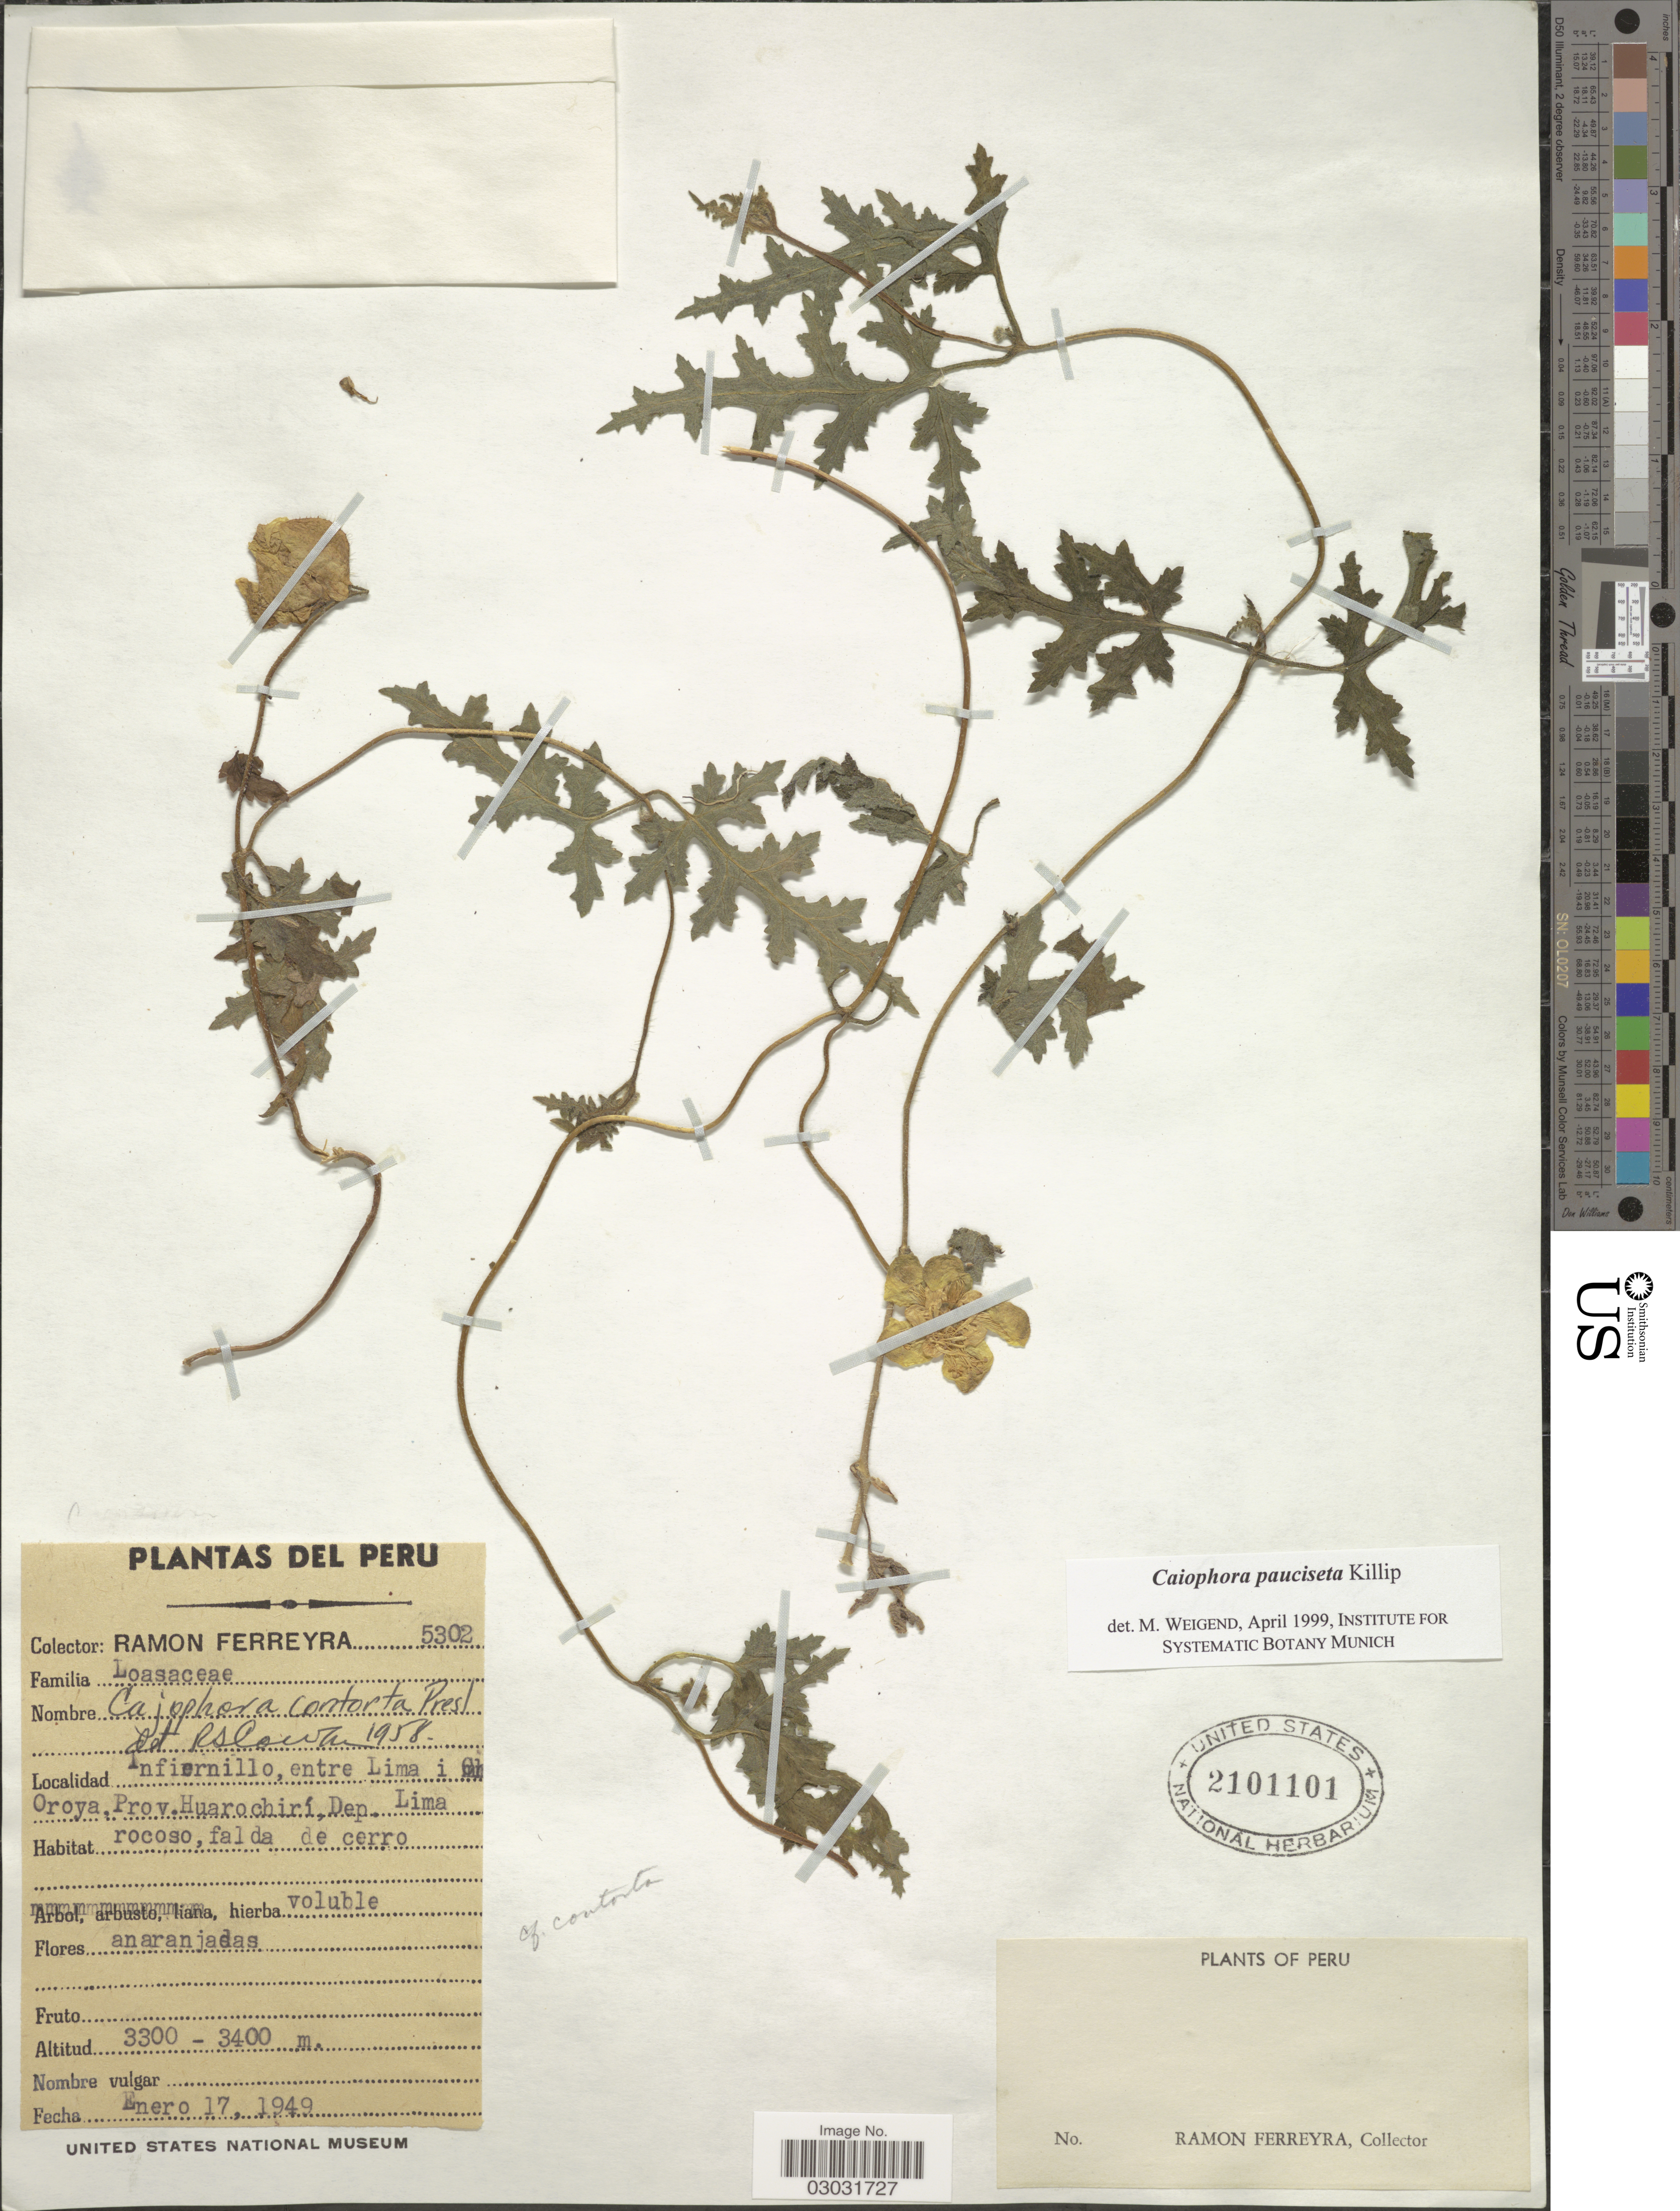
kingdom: Plantae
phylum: Tracheophyta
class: Magnoliopsida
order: Cornales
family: Loasaceae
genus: Caiophora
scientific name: Caiophora pauciseta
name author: Killip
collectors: R. A. Ferreyra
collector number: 5302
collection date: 1949-01-17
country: Peru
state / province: Lima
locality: Infiernillo, entre Lima i Oroya, Prov. Huarochirí, Dep. Lima.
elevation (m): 3300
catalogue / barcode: US 2101101